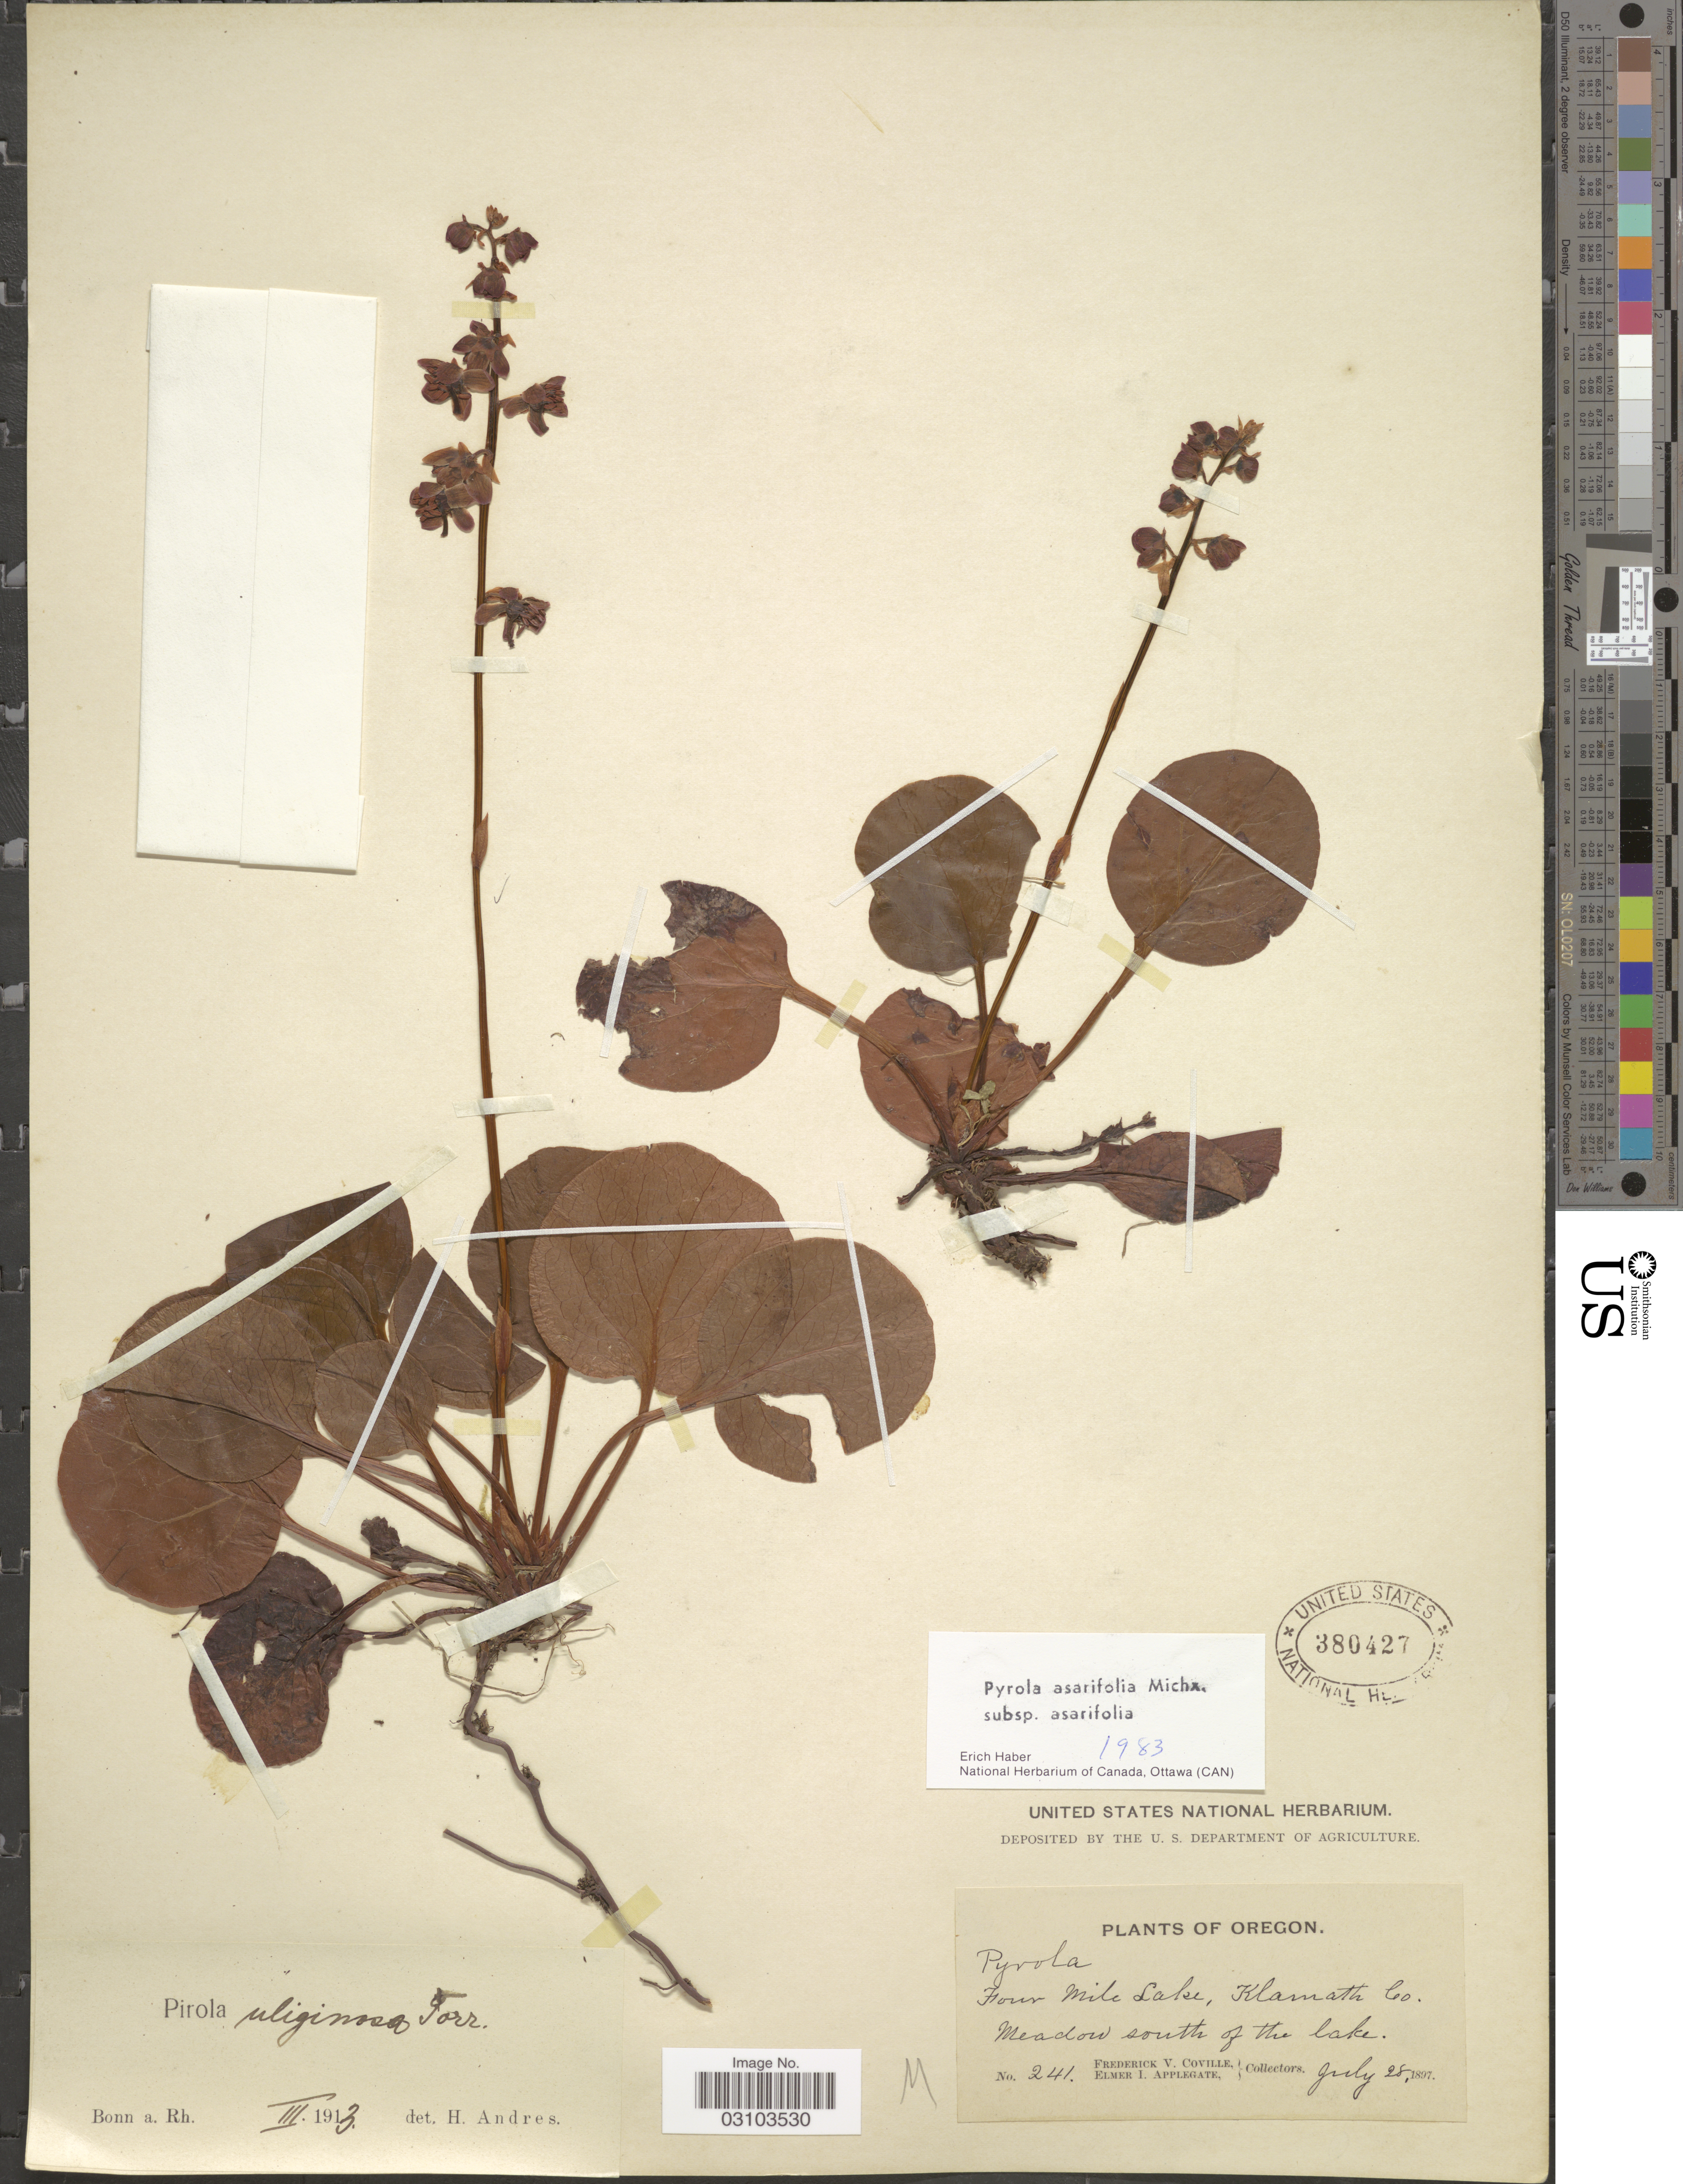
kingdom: Plantae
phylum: Tracheophyta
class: Magnoliopsida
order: Ericales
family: Ericaceae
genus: Pyrola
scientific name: Pyrola asarifolia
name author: Michx.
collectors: F. V. Coville & E. I. Applegate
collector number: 241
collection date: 1897-07-28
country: United States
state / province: Oregon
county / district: Klamath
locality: Four Mile Lake, Klamath Co., Meadow south of the lake.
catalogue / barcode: US 380427